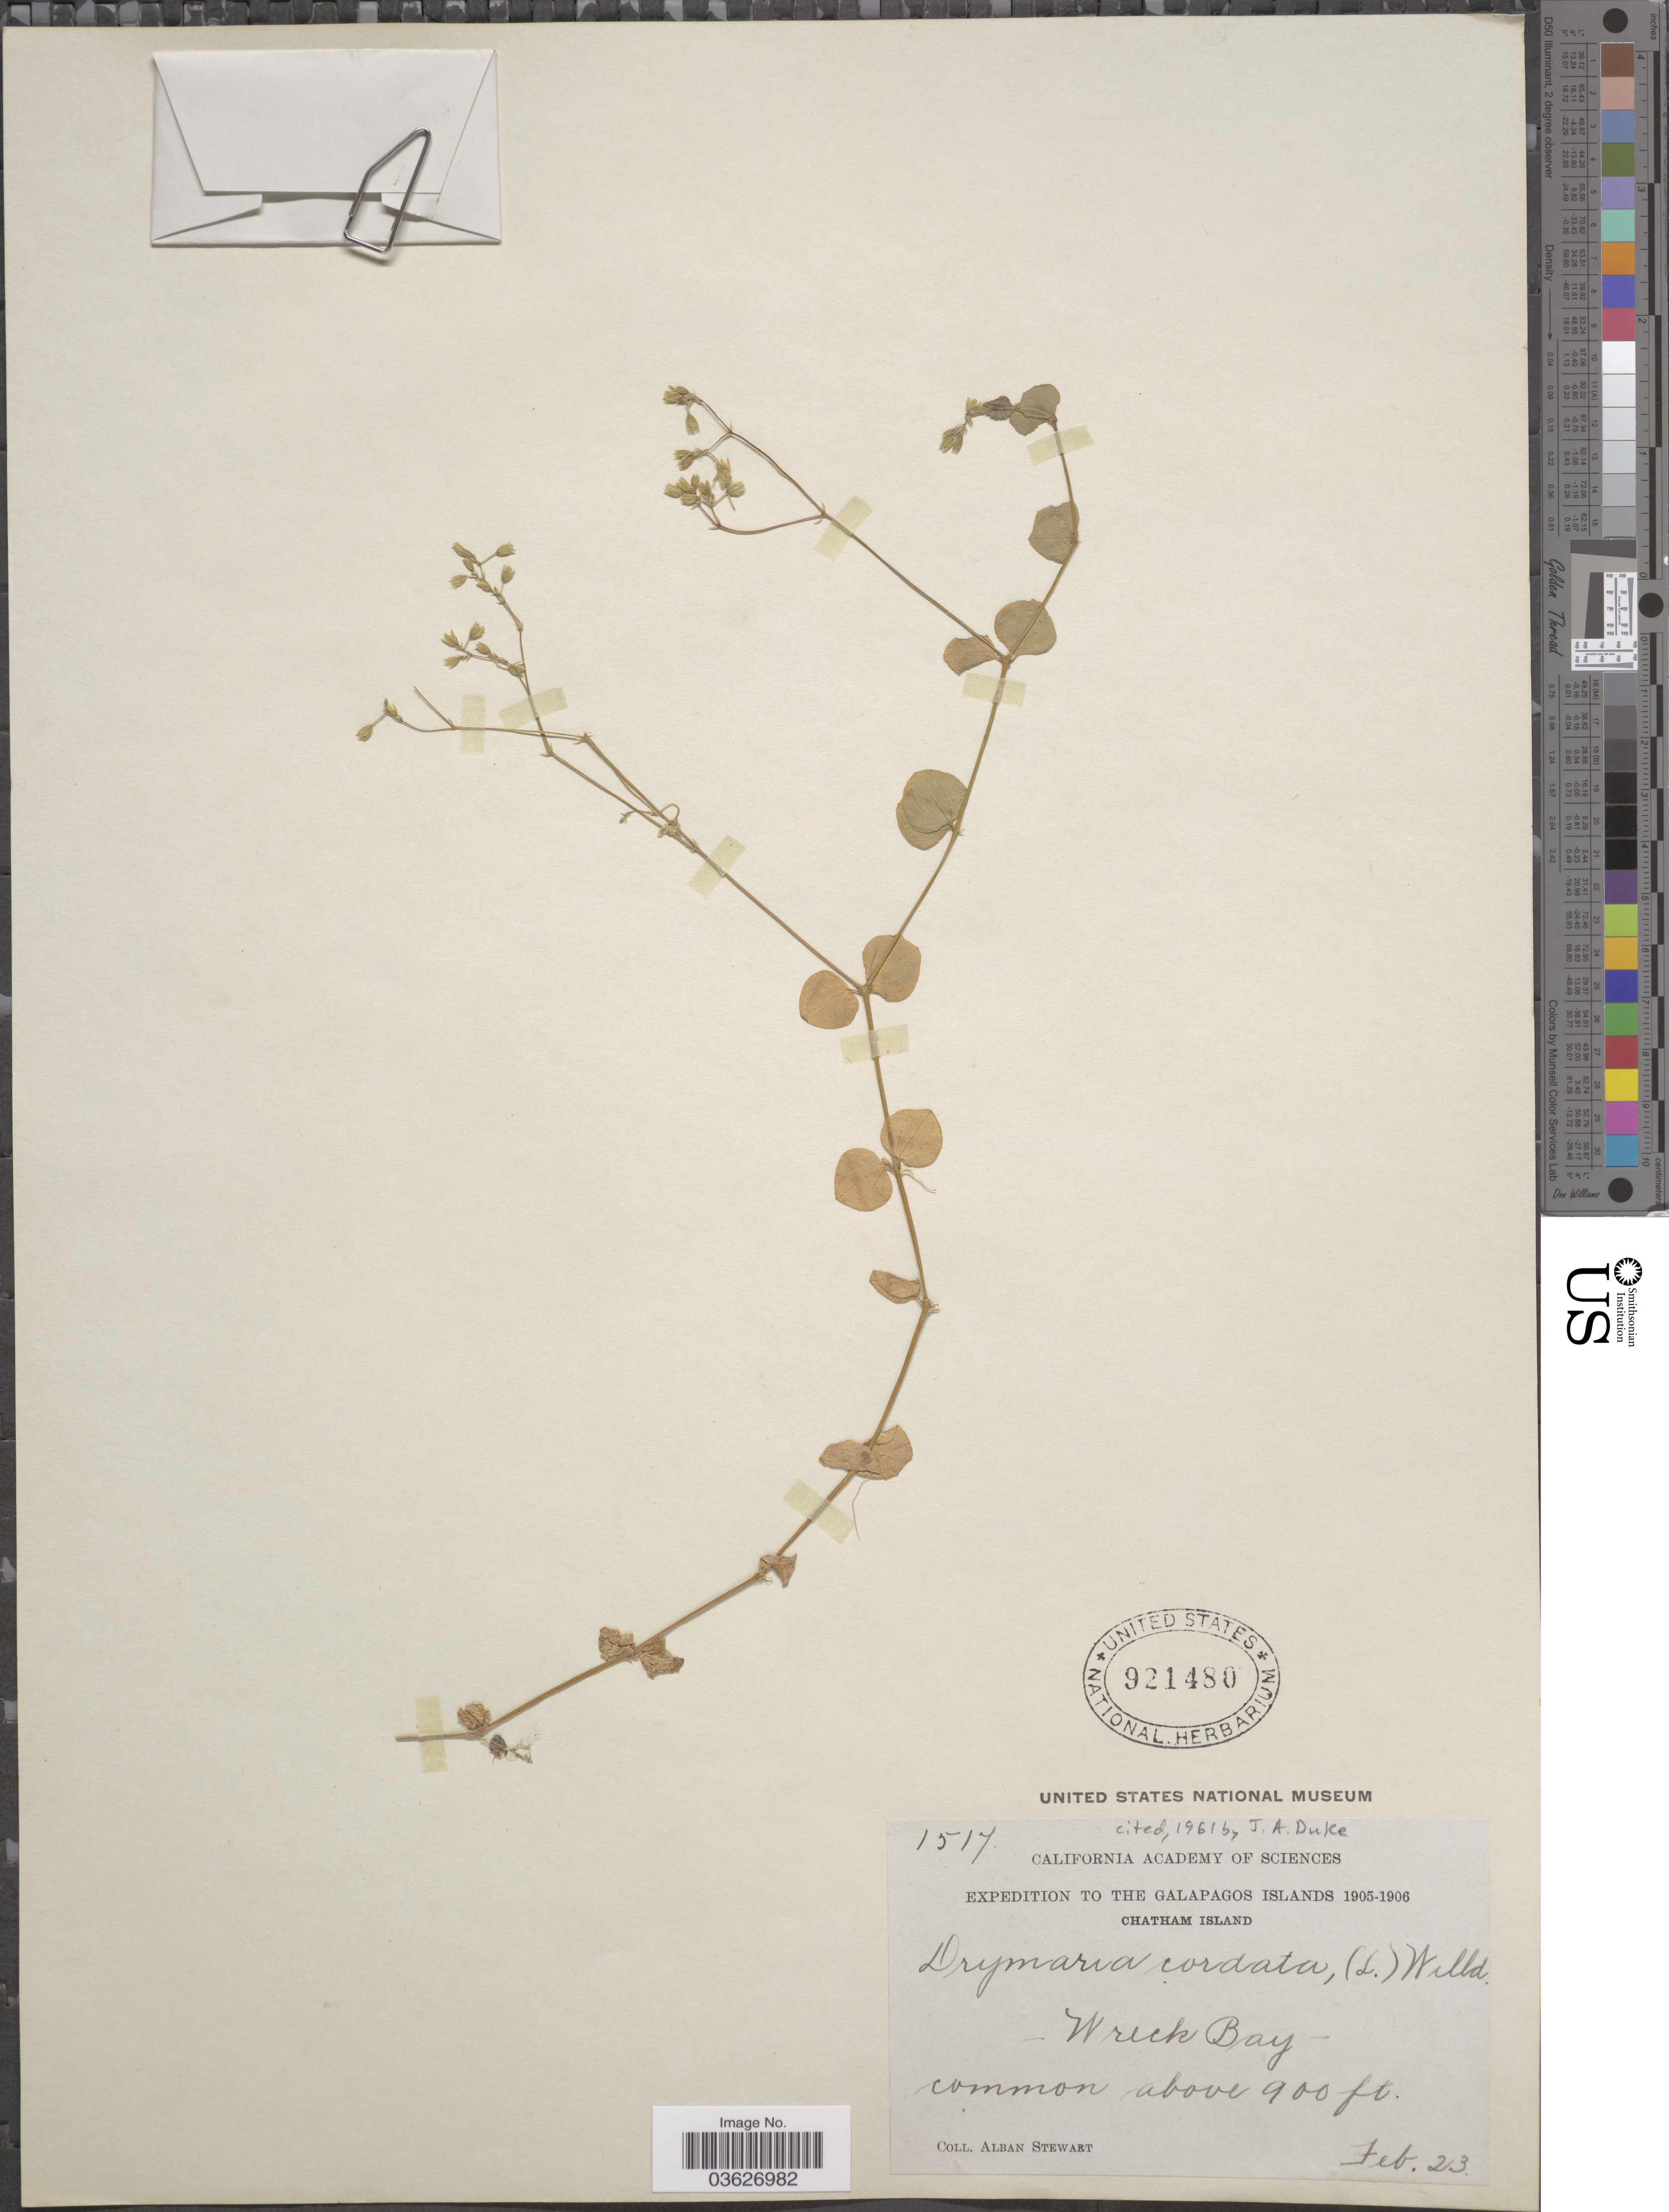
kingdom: Plantae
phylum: Tracheophyta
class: Magnoliopsida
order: Caryophyllales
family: Caryophyllaceae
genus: Drymaria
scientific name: Drymaria cordata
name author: (L.) Willd. ex Schult.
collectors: A. Stewart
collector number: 1517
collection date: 1905-02-23/1906-02-23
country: Ecuador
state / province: Colón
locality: Galapagos Islands. Chatham Island. Wreck Bay.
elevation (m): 274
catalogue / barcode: US 921480